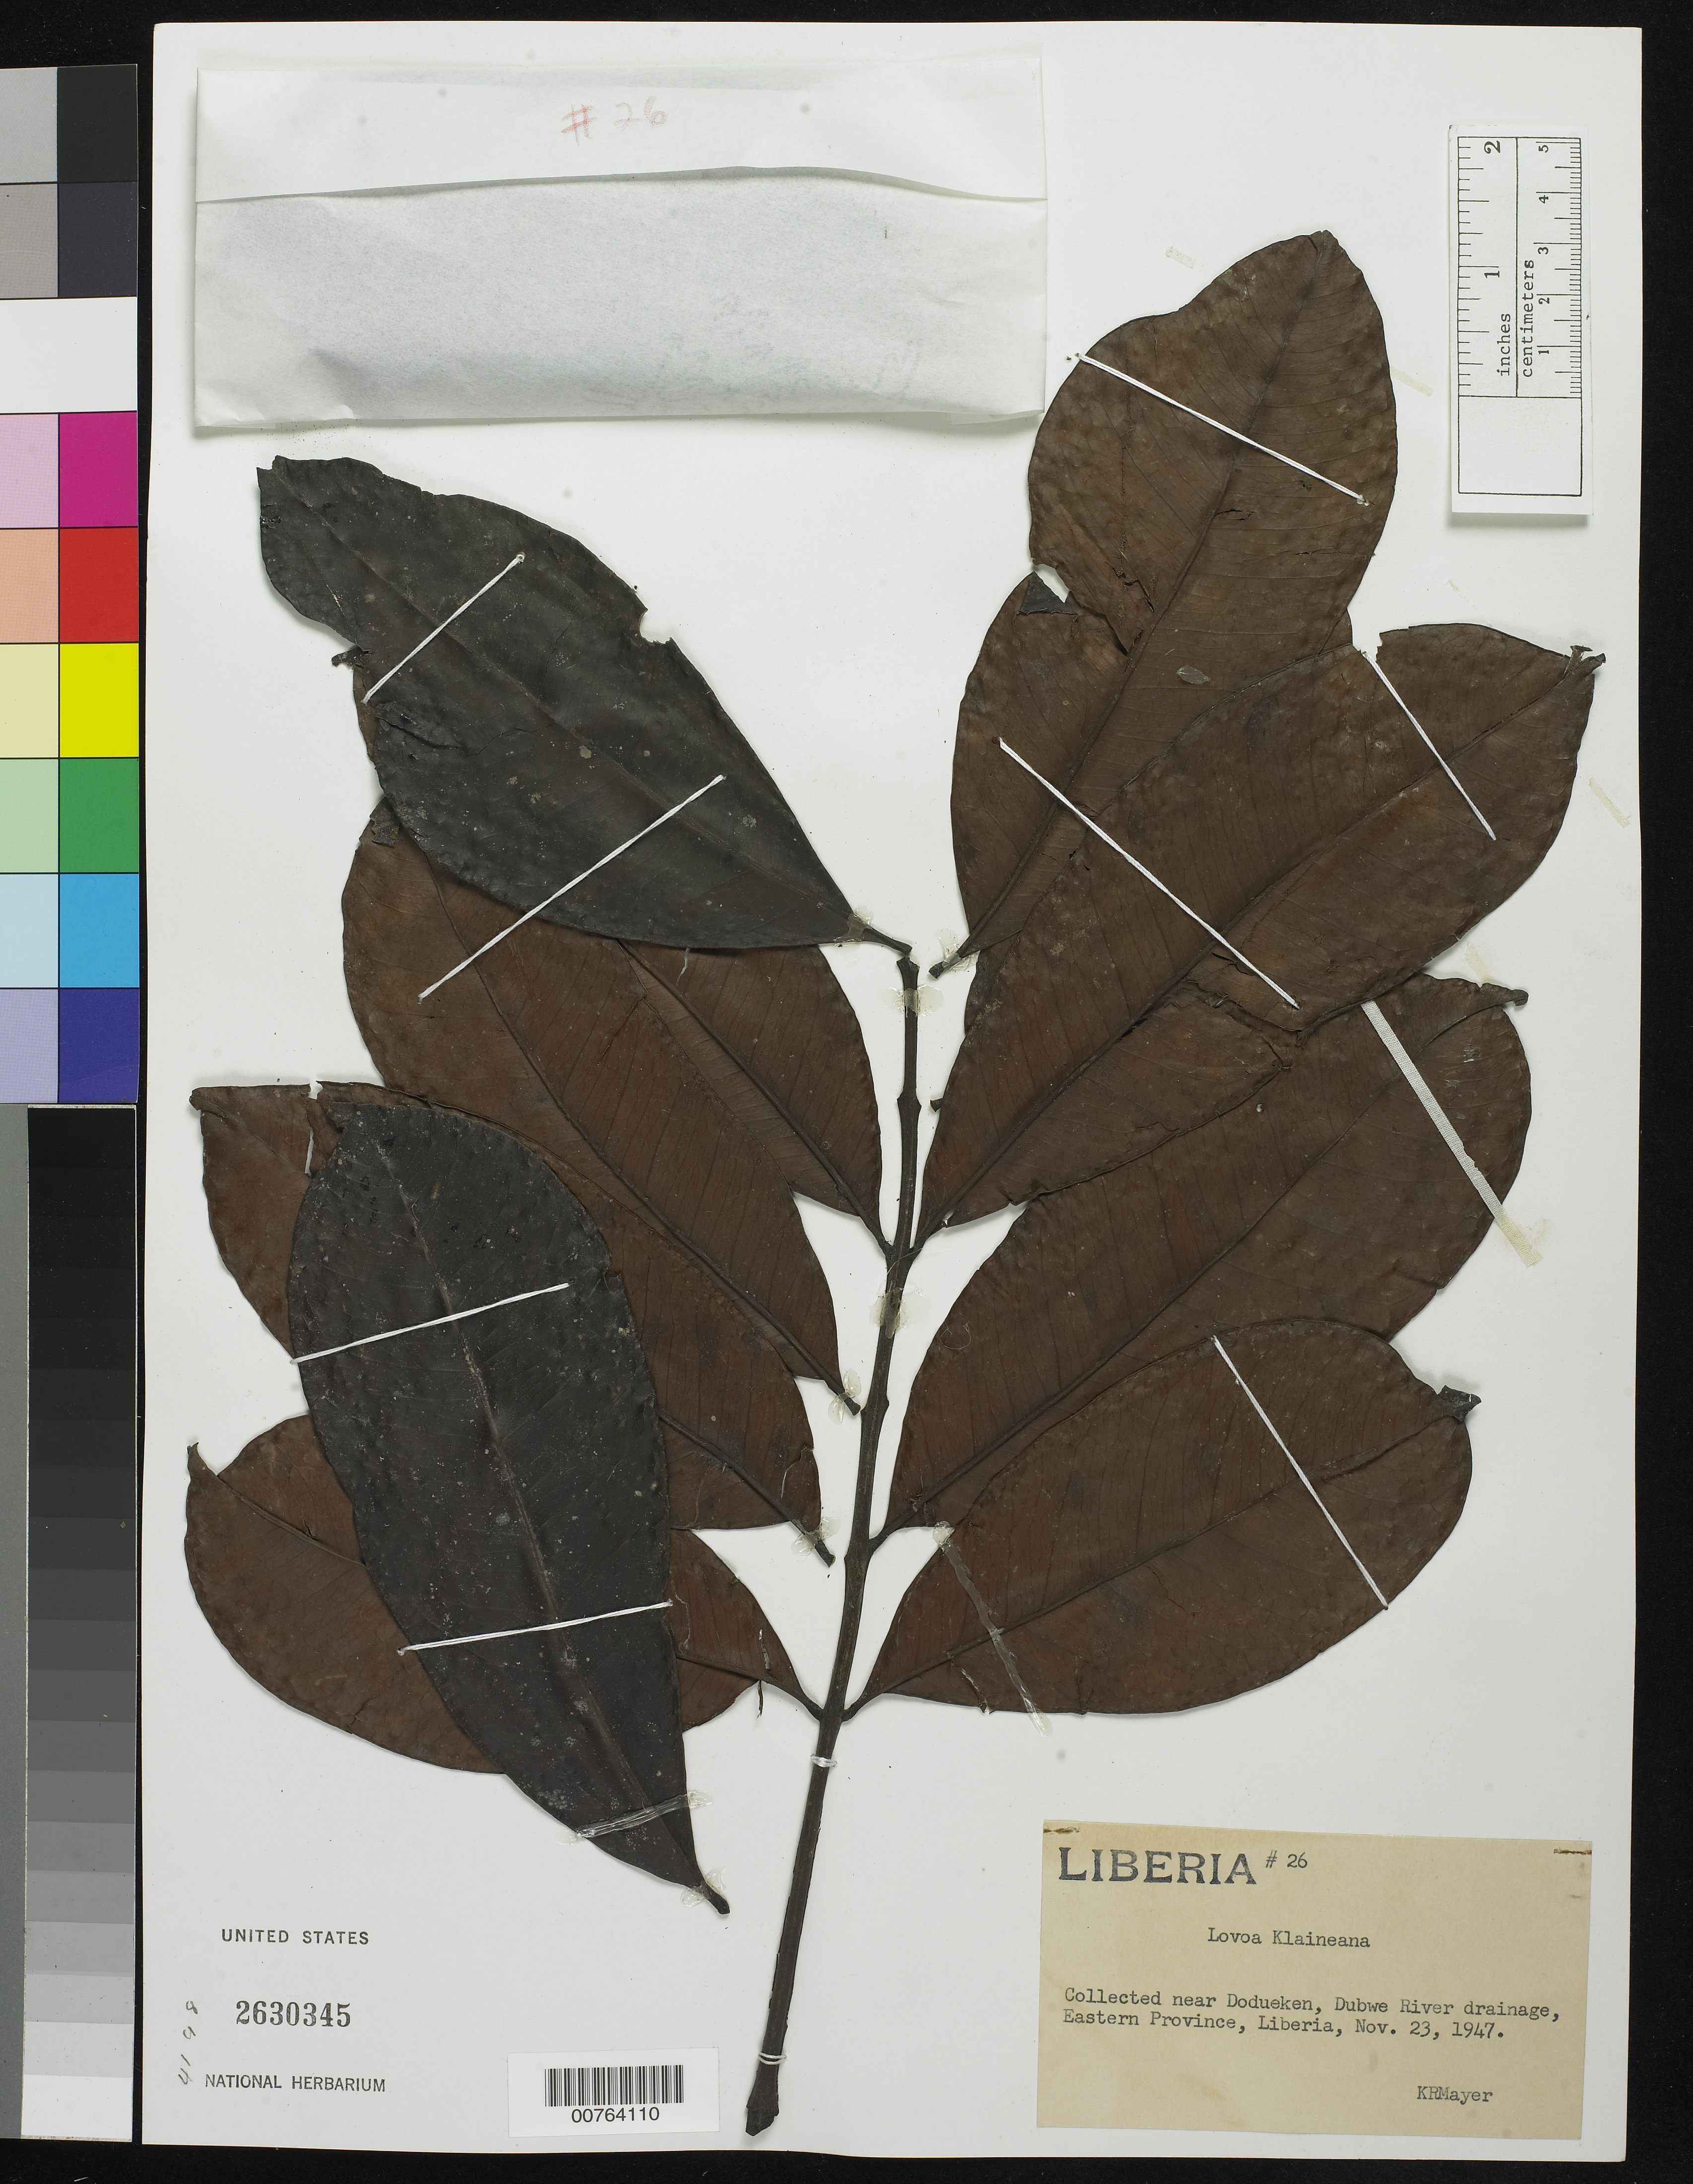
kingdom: Plantae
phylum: Tracheophyta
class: Magnoliopsida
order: Sapindales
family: Meliaceae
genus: Lovoa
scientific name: Lovoa klaineana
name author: Pierre ex Sprague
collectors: K. R. Mayer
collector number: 26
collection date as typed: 23 Nov 1947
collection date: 1947-11-23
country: Liberia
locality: Eastern Province: Dubwe River drainage, near Dodueken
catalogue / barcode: US 2630345